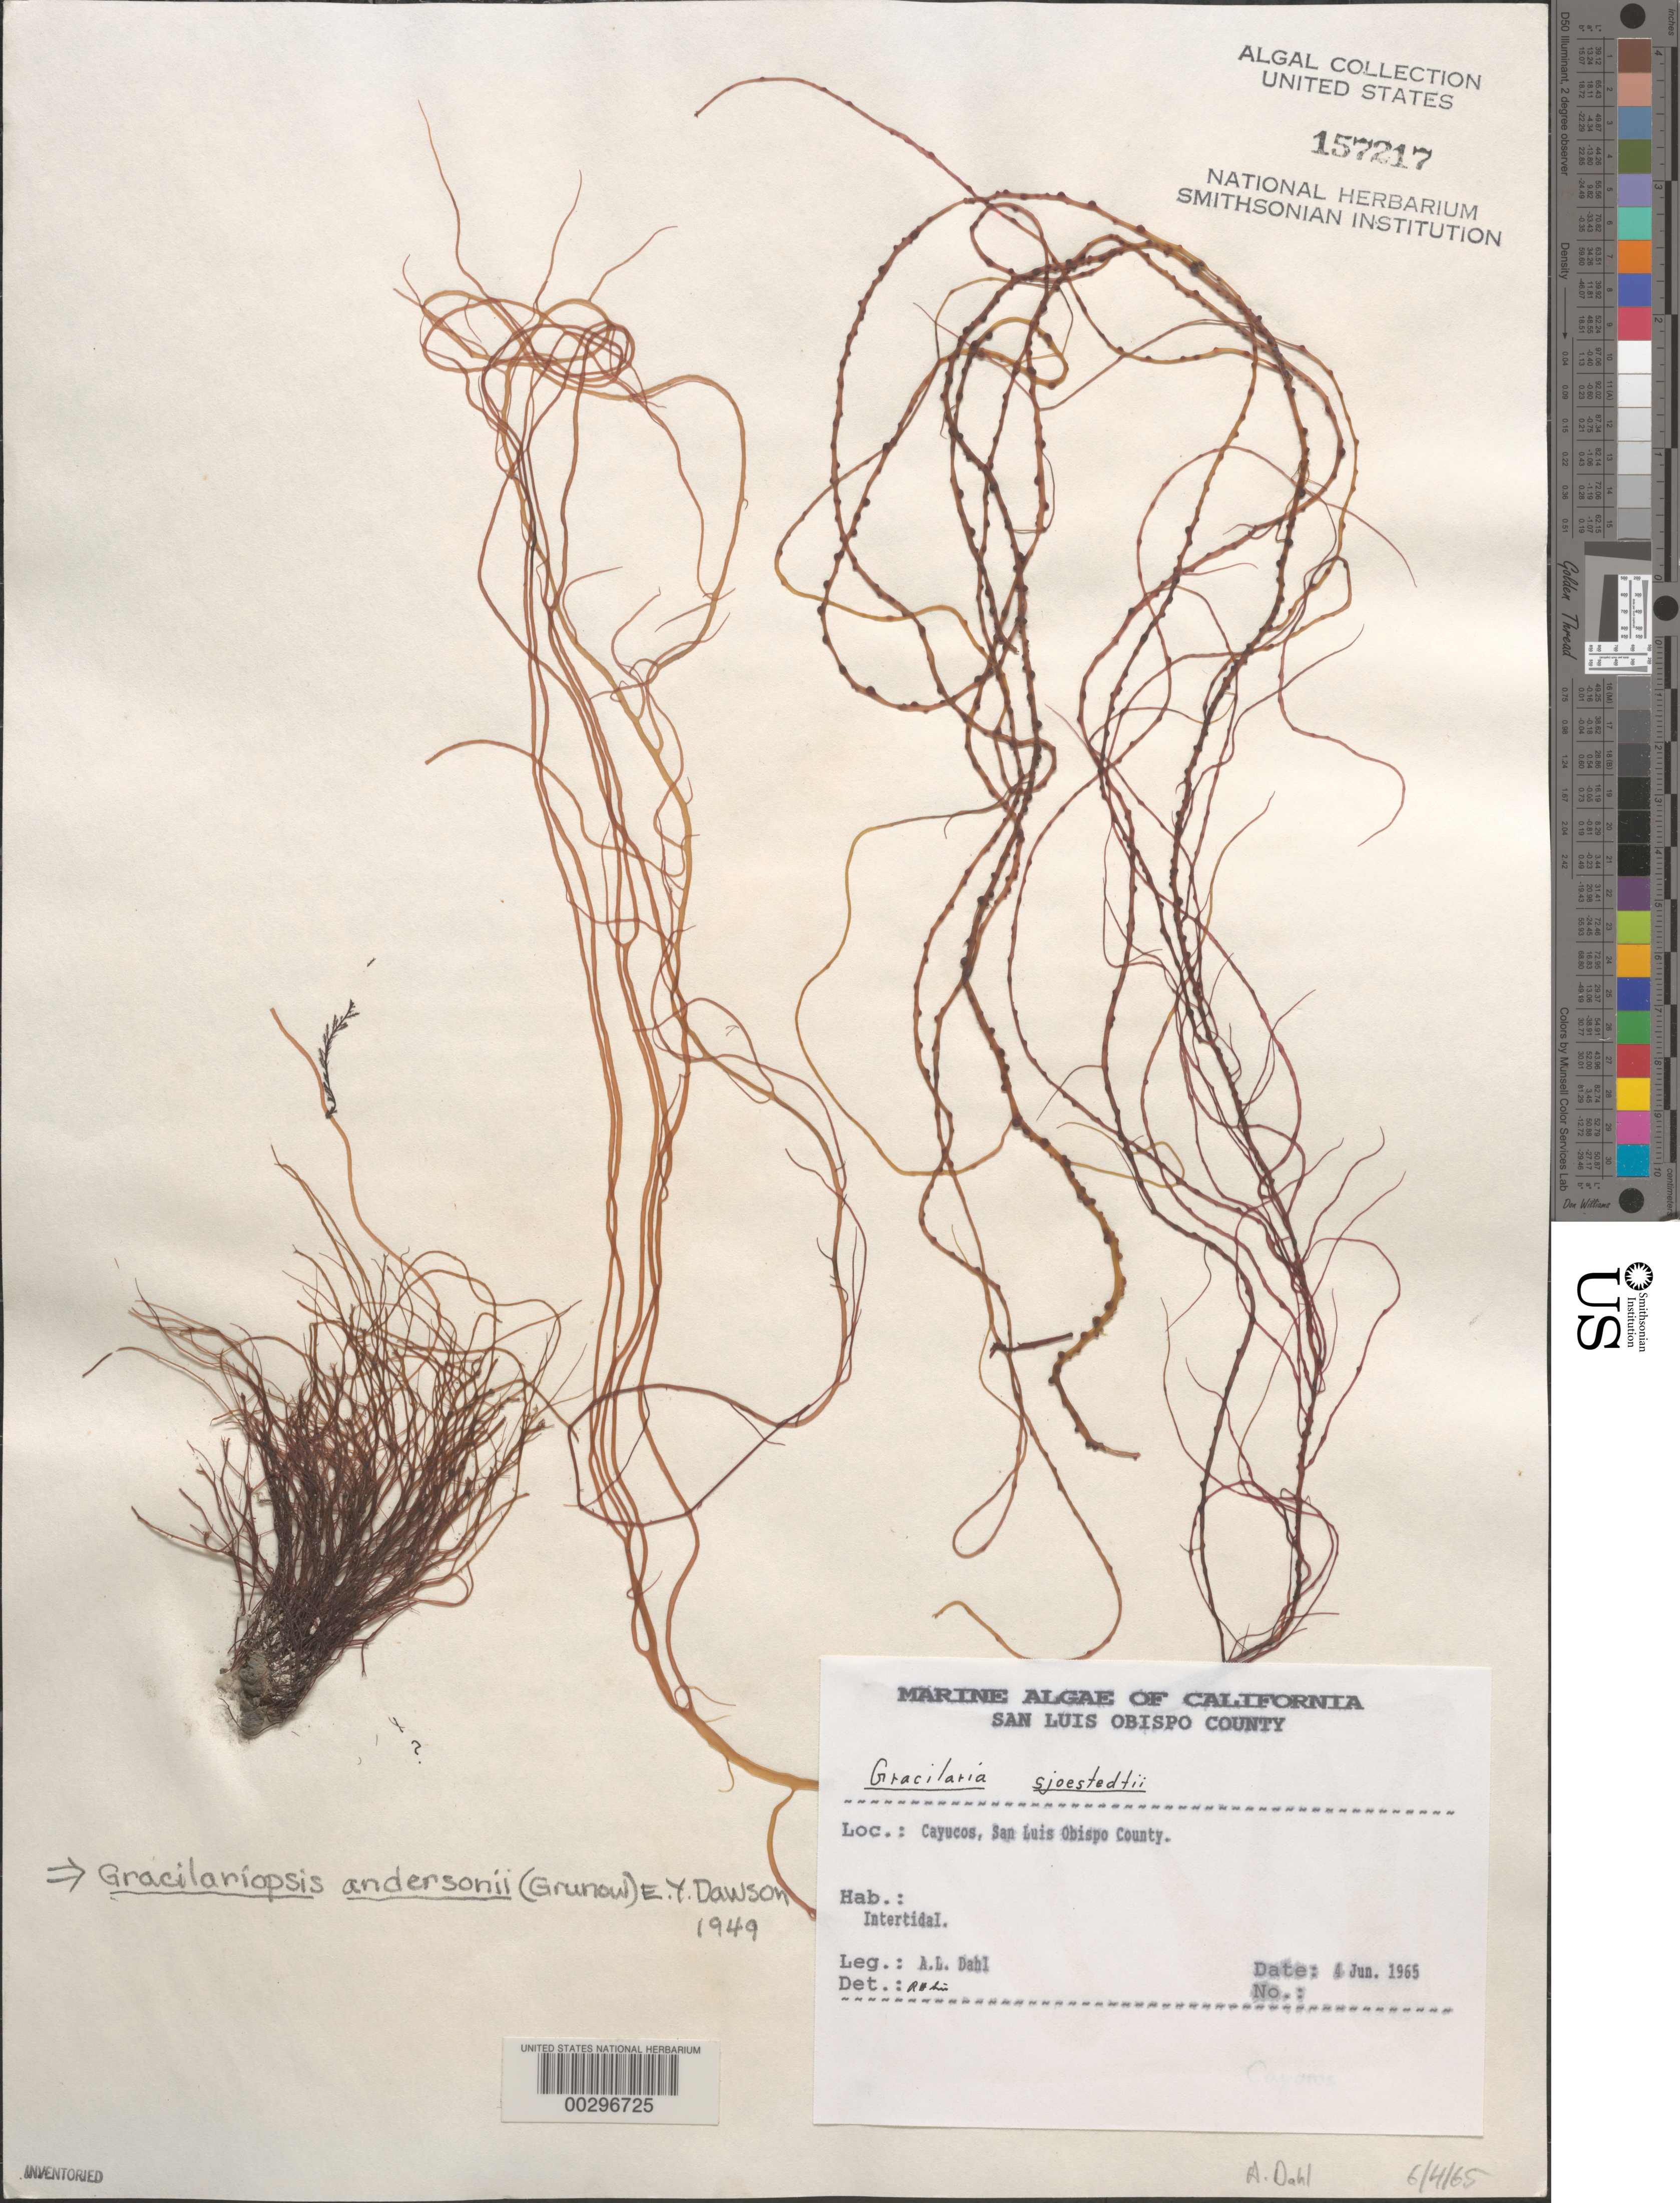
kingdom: Plantae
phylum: Rhodophyta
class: Florideophyceae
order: Gracilariales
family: Gracilariaceae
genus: Gracilariopsis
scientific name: Gracilariopsis andersonii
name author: (Grunow) E.Y. Dawson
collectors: A. Dahl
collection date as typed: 04 Jun 1965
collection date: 1965-06-04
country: United States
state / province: California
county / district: San Luis Obispo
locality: Cayucos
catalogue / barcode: US 157217